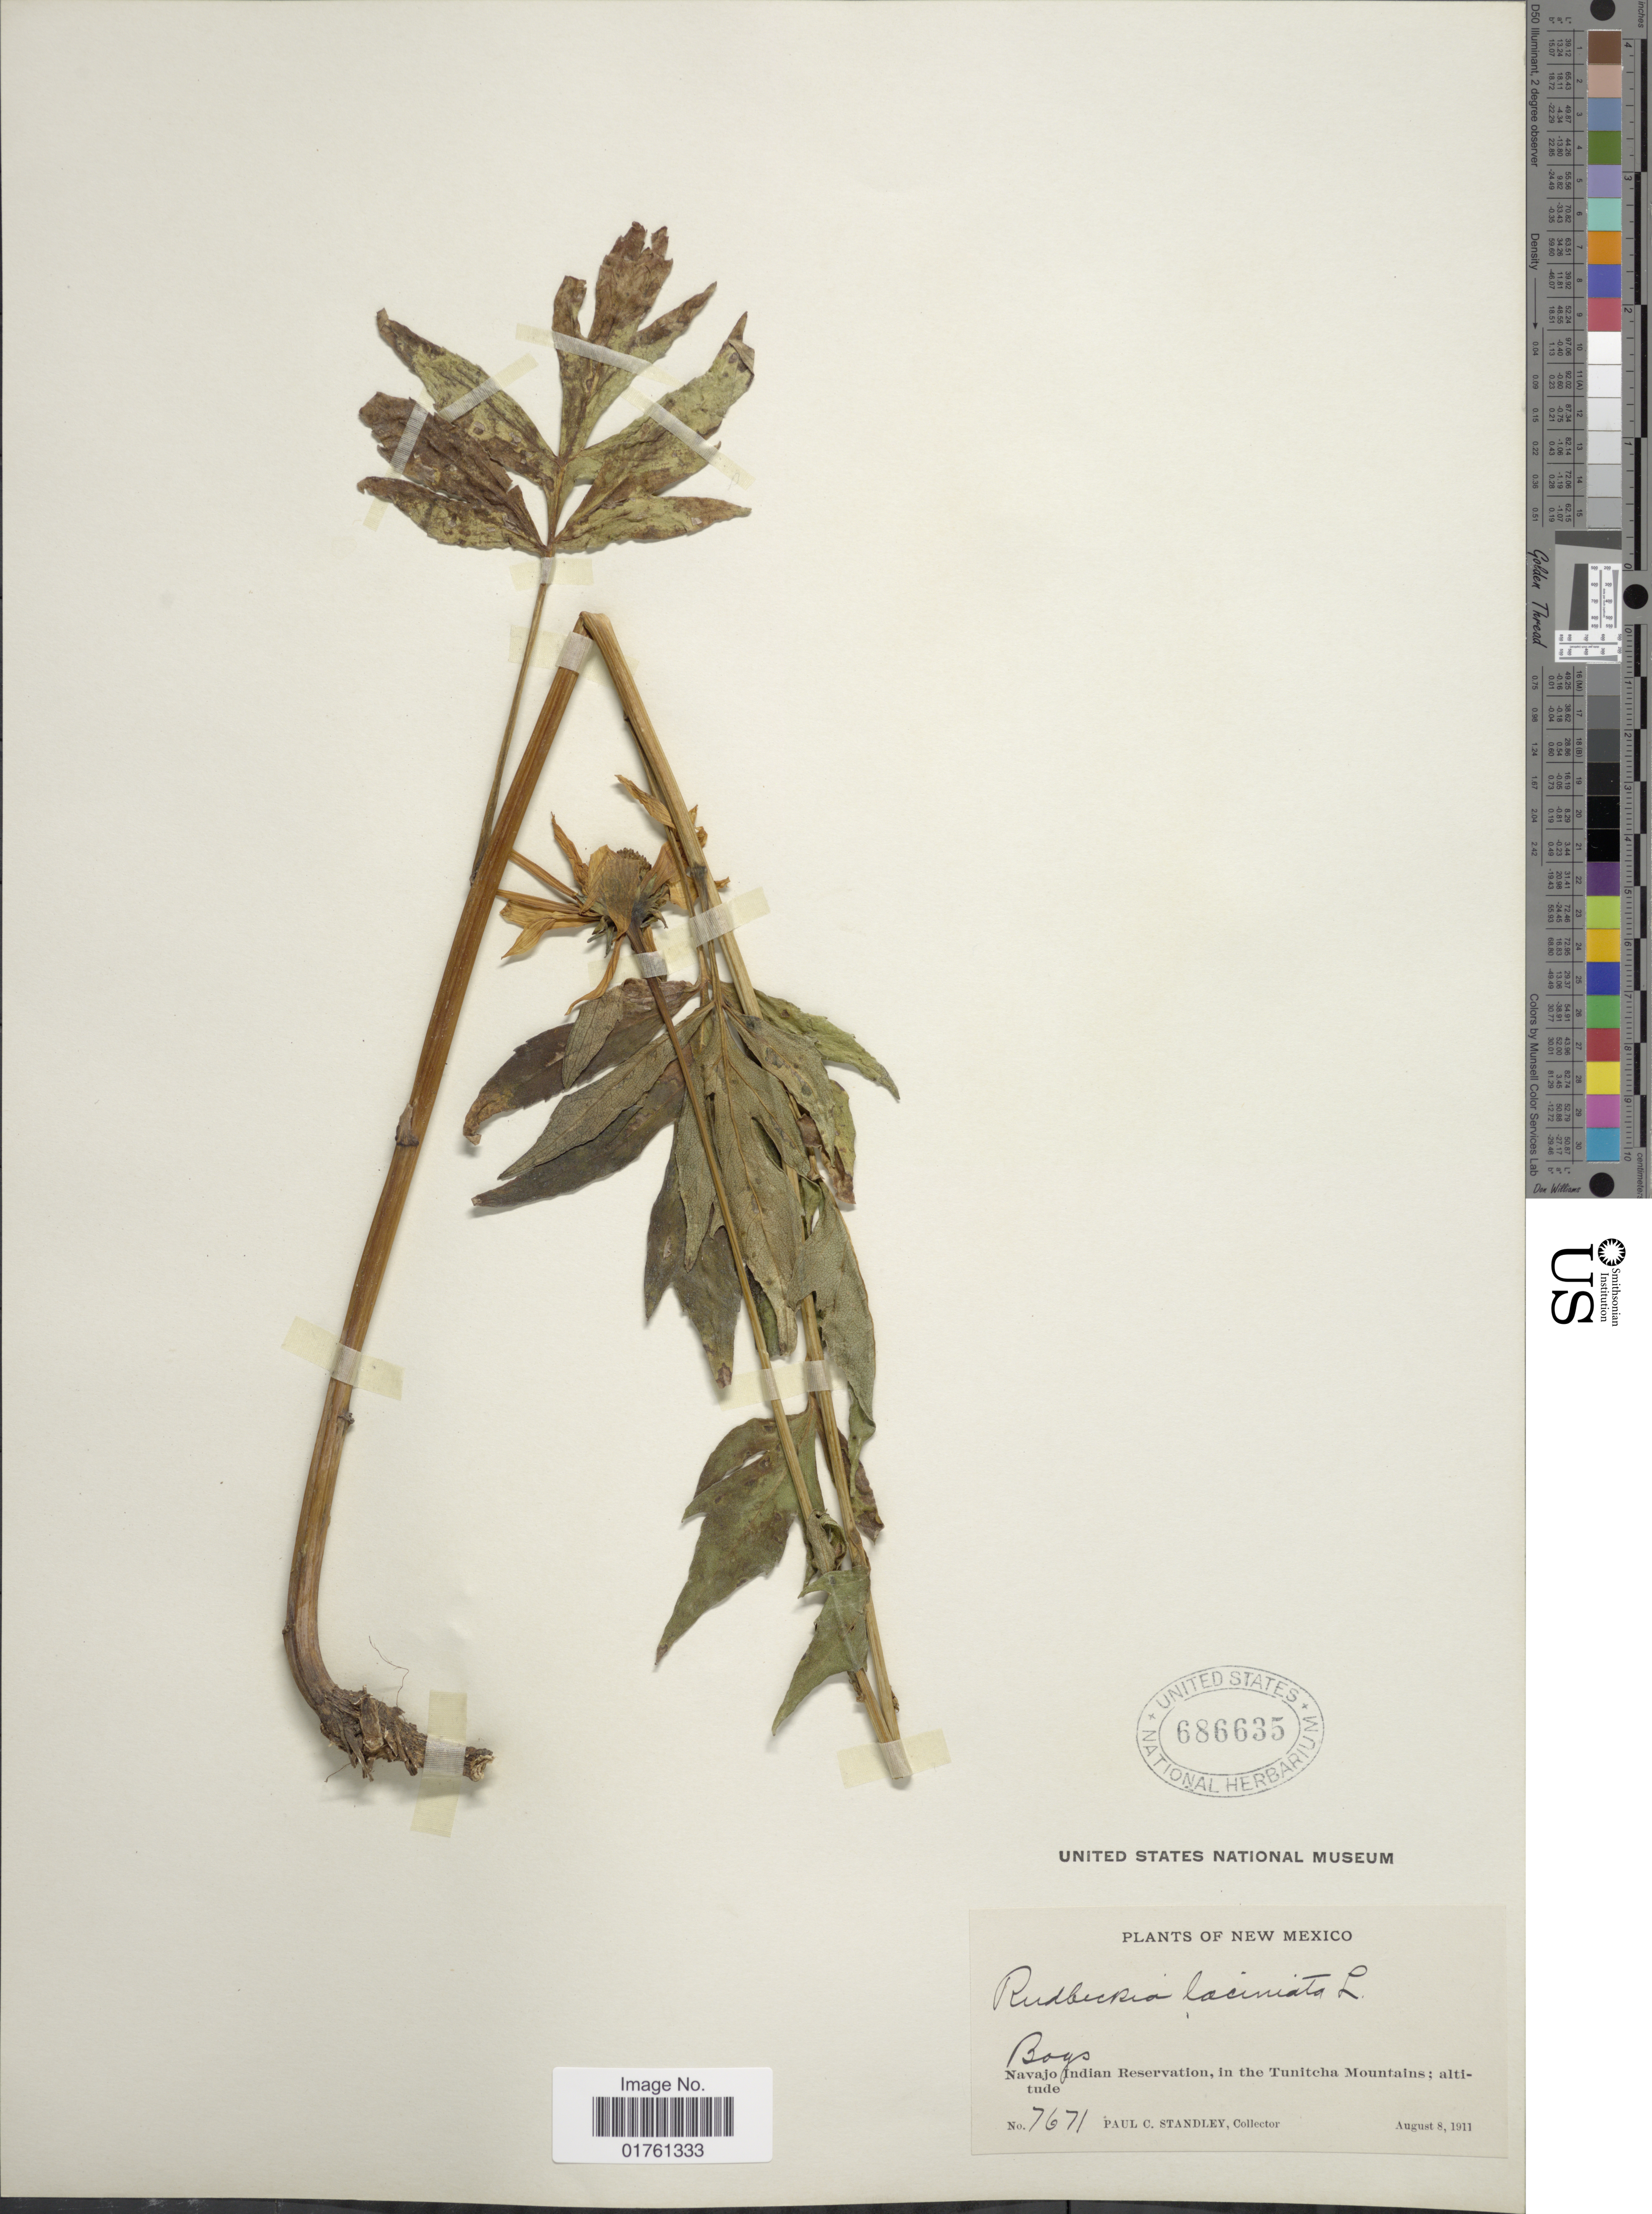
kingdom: Plantae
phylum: Tracheophyta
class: Magnoliopsida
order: Asterales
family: Asteraceae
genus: Rudbeckia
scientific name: Rudbeckia laciniata var. ampla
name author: (A. Nelson) Cronq.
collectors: P. C. Standley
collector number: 7671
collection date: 1911-08-08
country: United States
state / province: New Mexico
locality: Bogs, Navajo Indian Reservation, in the Tunitcha Mountains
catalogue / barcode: US 686635